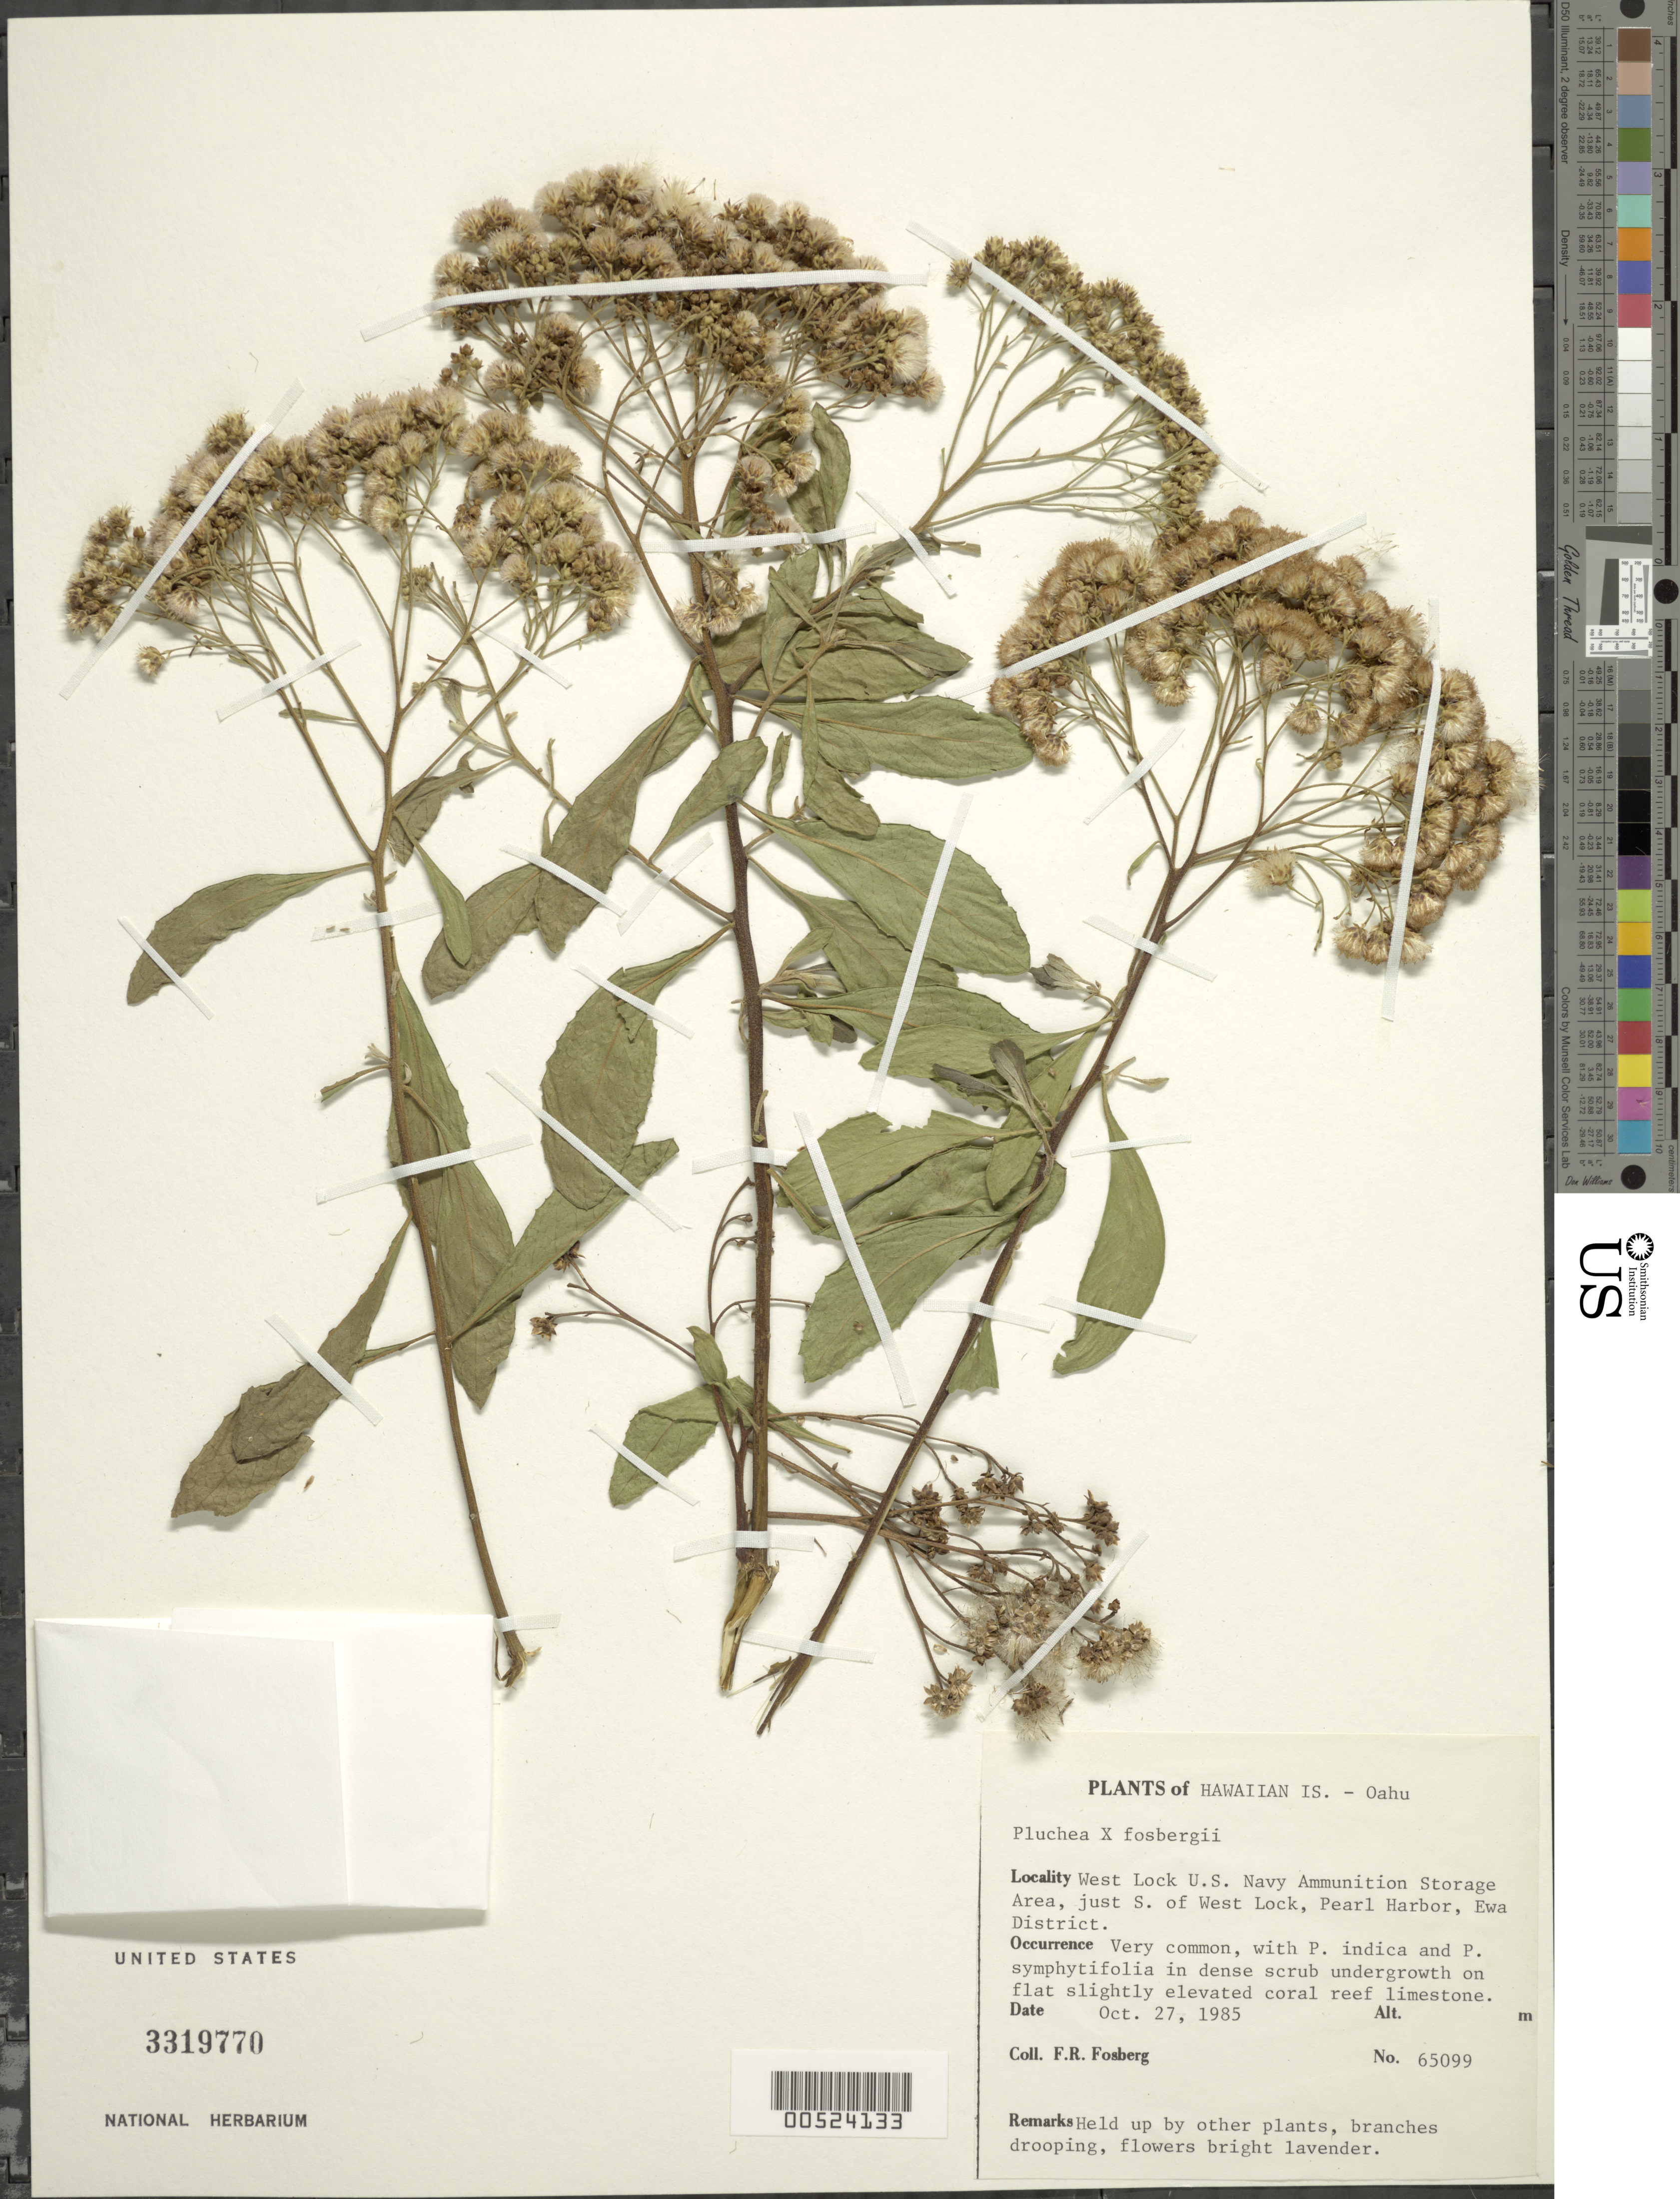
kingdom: Plantae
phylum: Tracheophyta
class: Magnoliopsida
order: Asterales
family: Asteraceae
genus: Pluchea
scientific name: Pluchea x fosbergii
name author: Cooperr. & Galang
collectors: F. R. Fosberg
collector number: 65099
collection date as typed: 27 Oct 1985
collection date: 1985-10-27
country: United States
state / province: Hawaii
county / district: Honolulu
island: Oahu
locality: West Lock U.S. Navy Ammunition Storage Area, just S of West Lock, Pearl Harbor, Ewa Dist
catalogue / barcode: US 3319770